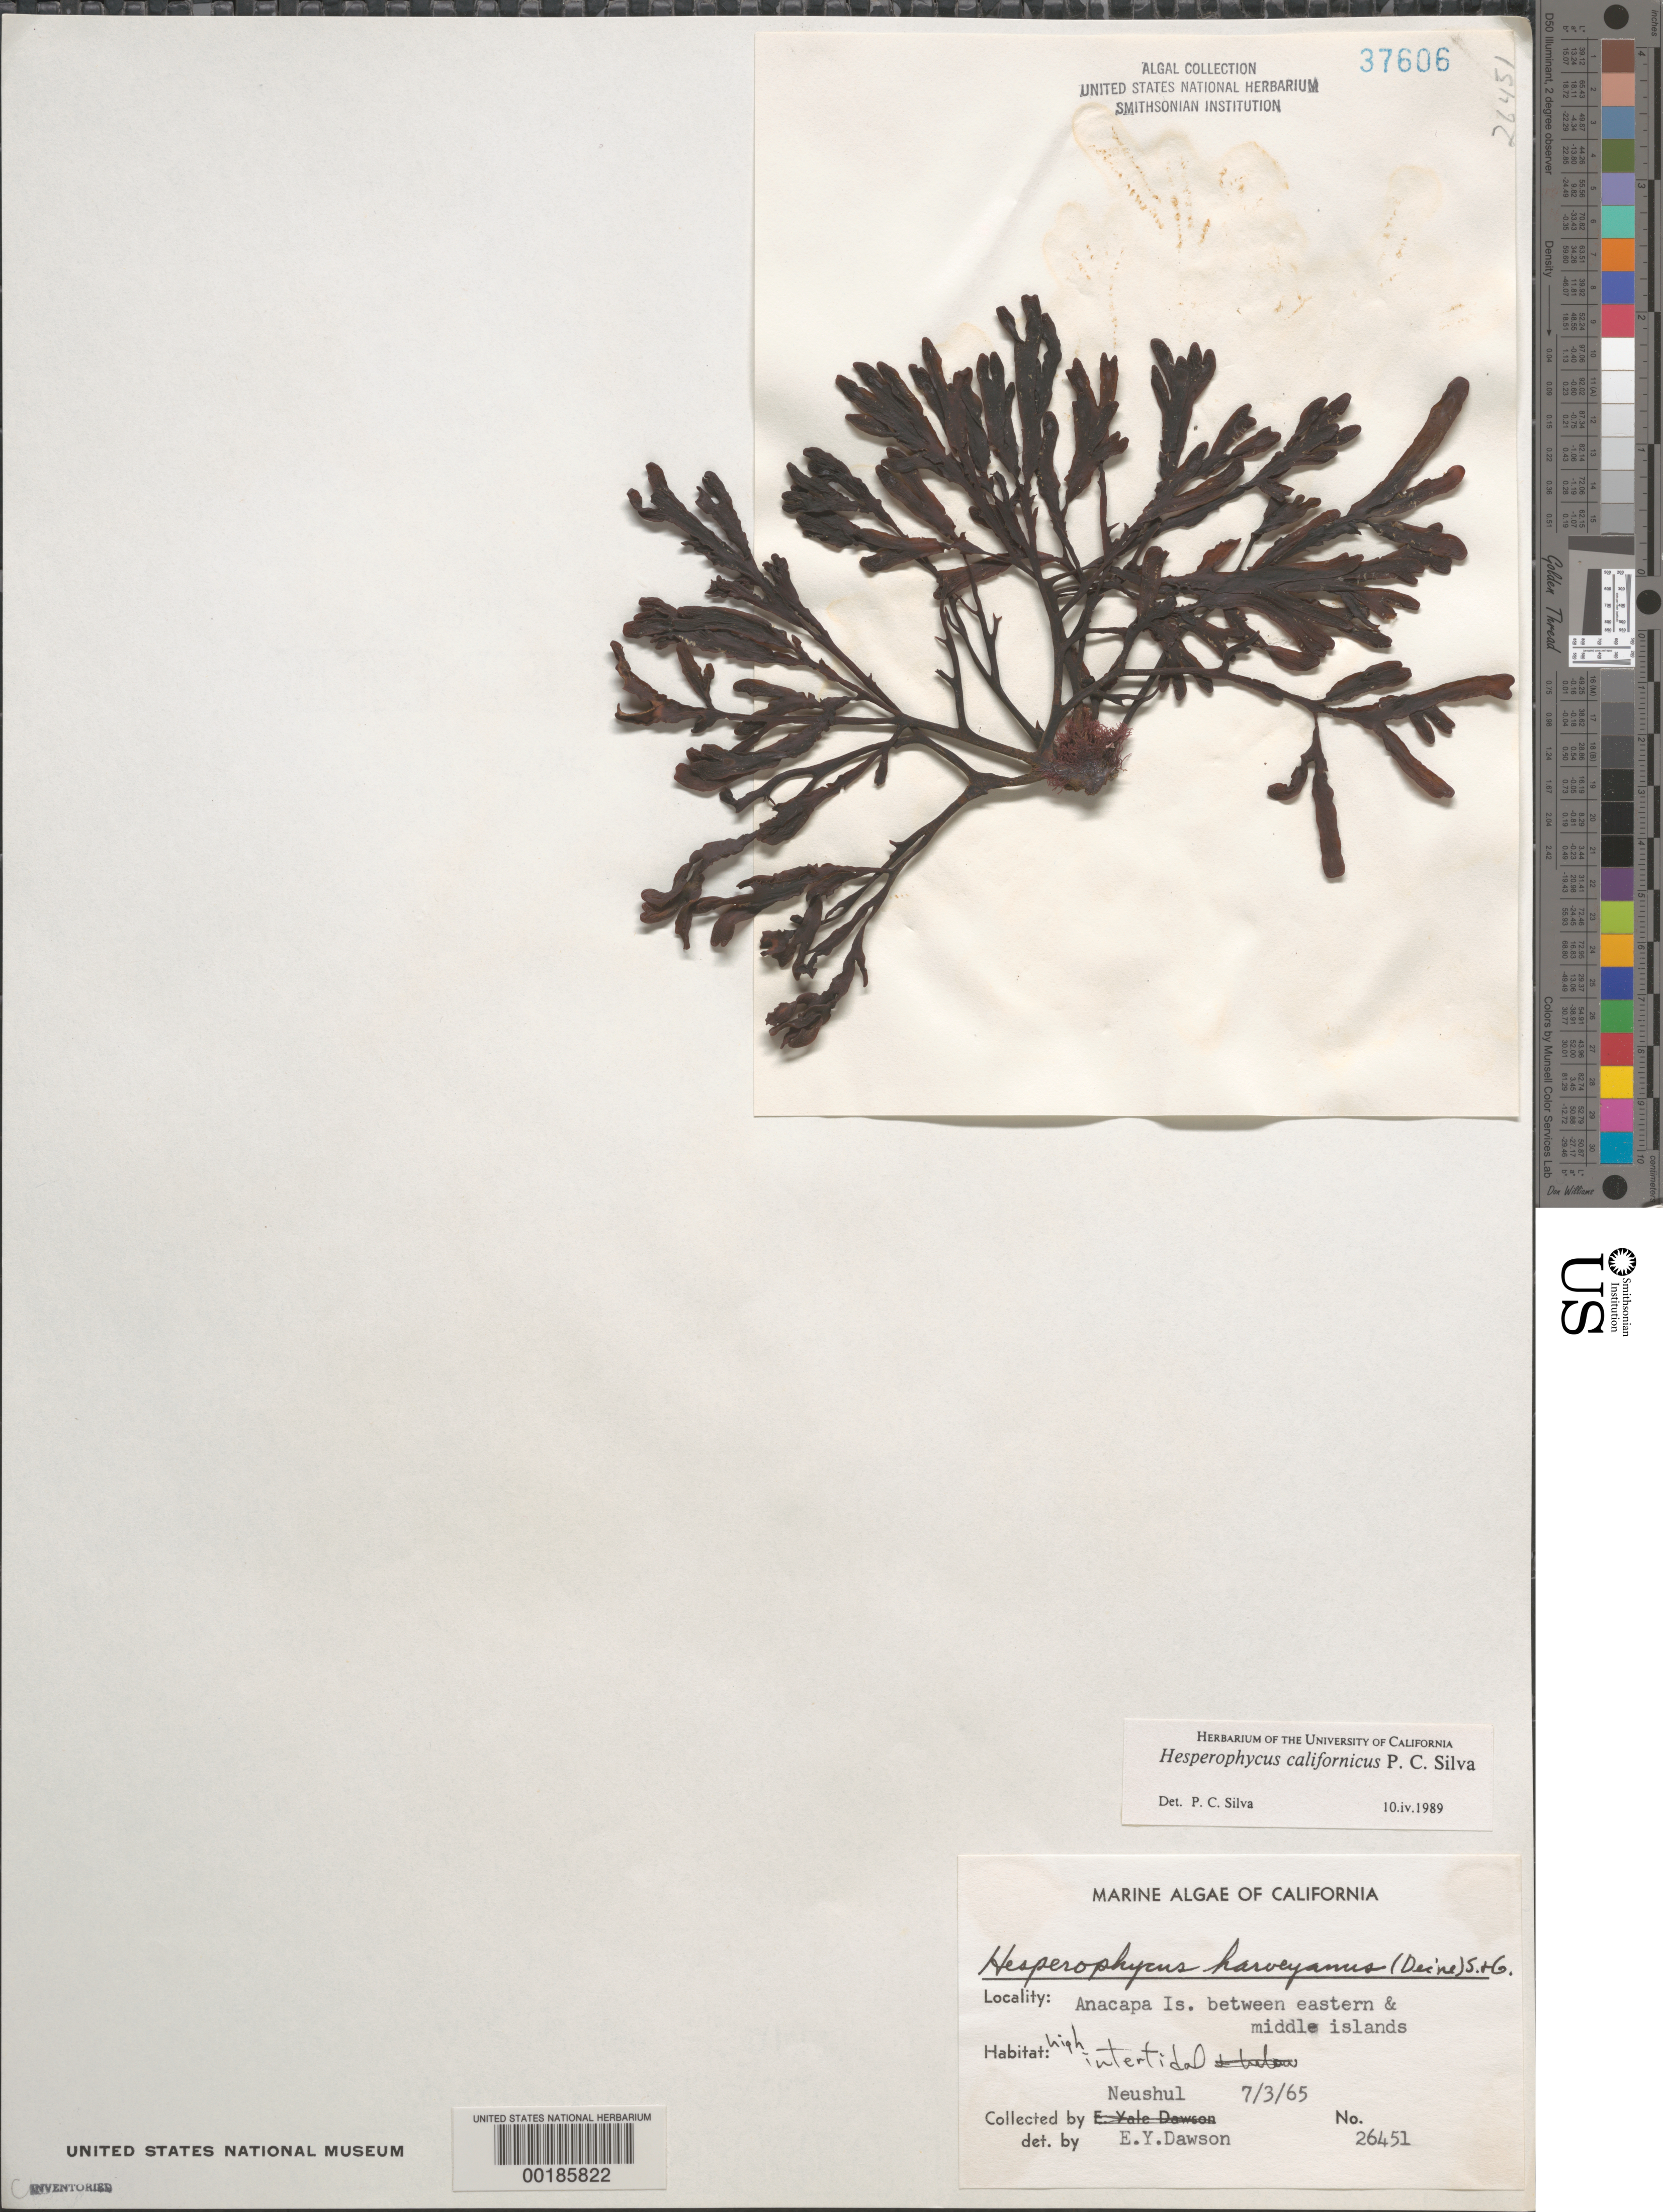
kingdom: Chromista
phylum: Ochrophyta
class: Phaeophyceae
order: Fucales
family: Fucaceae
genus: Hesperophycus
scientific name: Hesperophycus californicus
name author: P.C. Silva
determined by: Silva, P. C.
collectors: M. Neushul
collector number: EYD 26451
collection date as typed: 03 Jul 1965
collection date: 1965-07-03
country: United States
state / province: California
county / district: Ventura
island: Anacapa Island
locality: Between eastern and middle islands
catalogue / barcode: US 37606